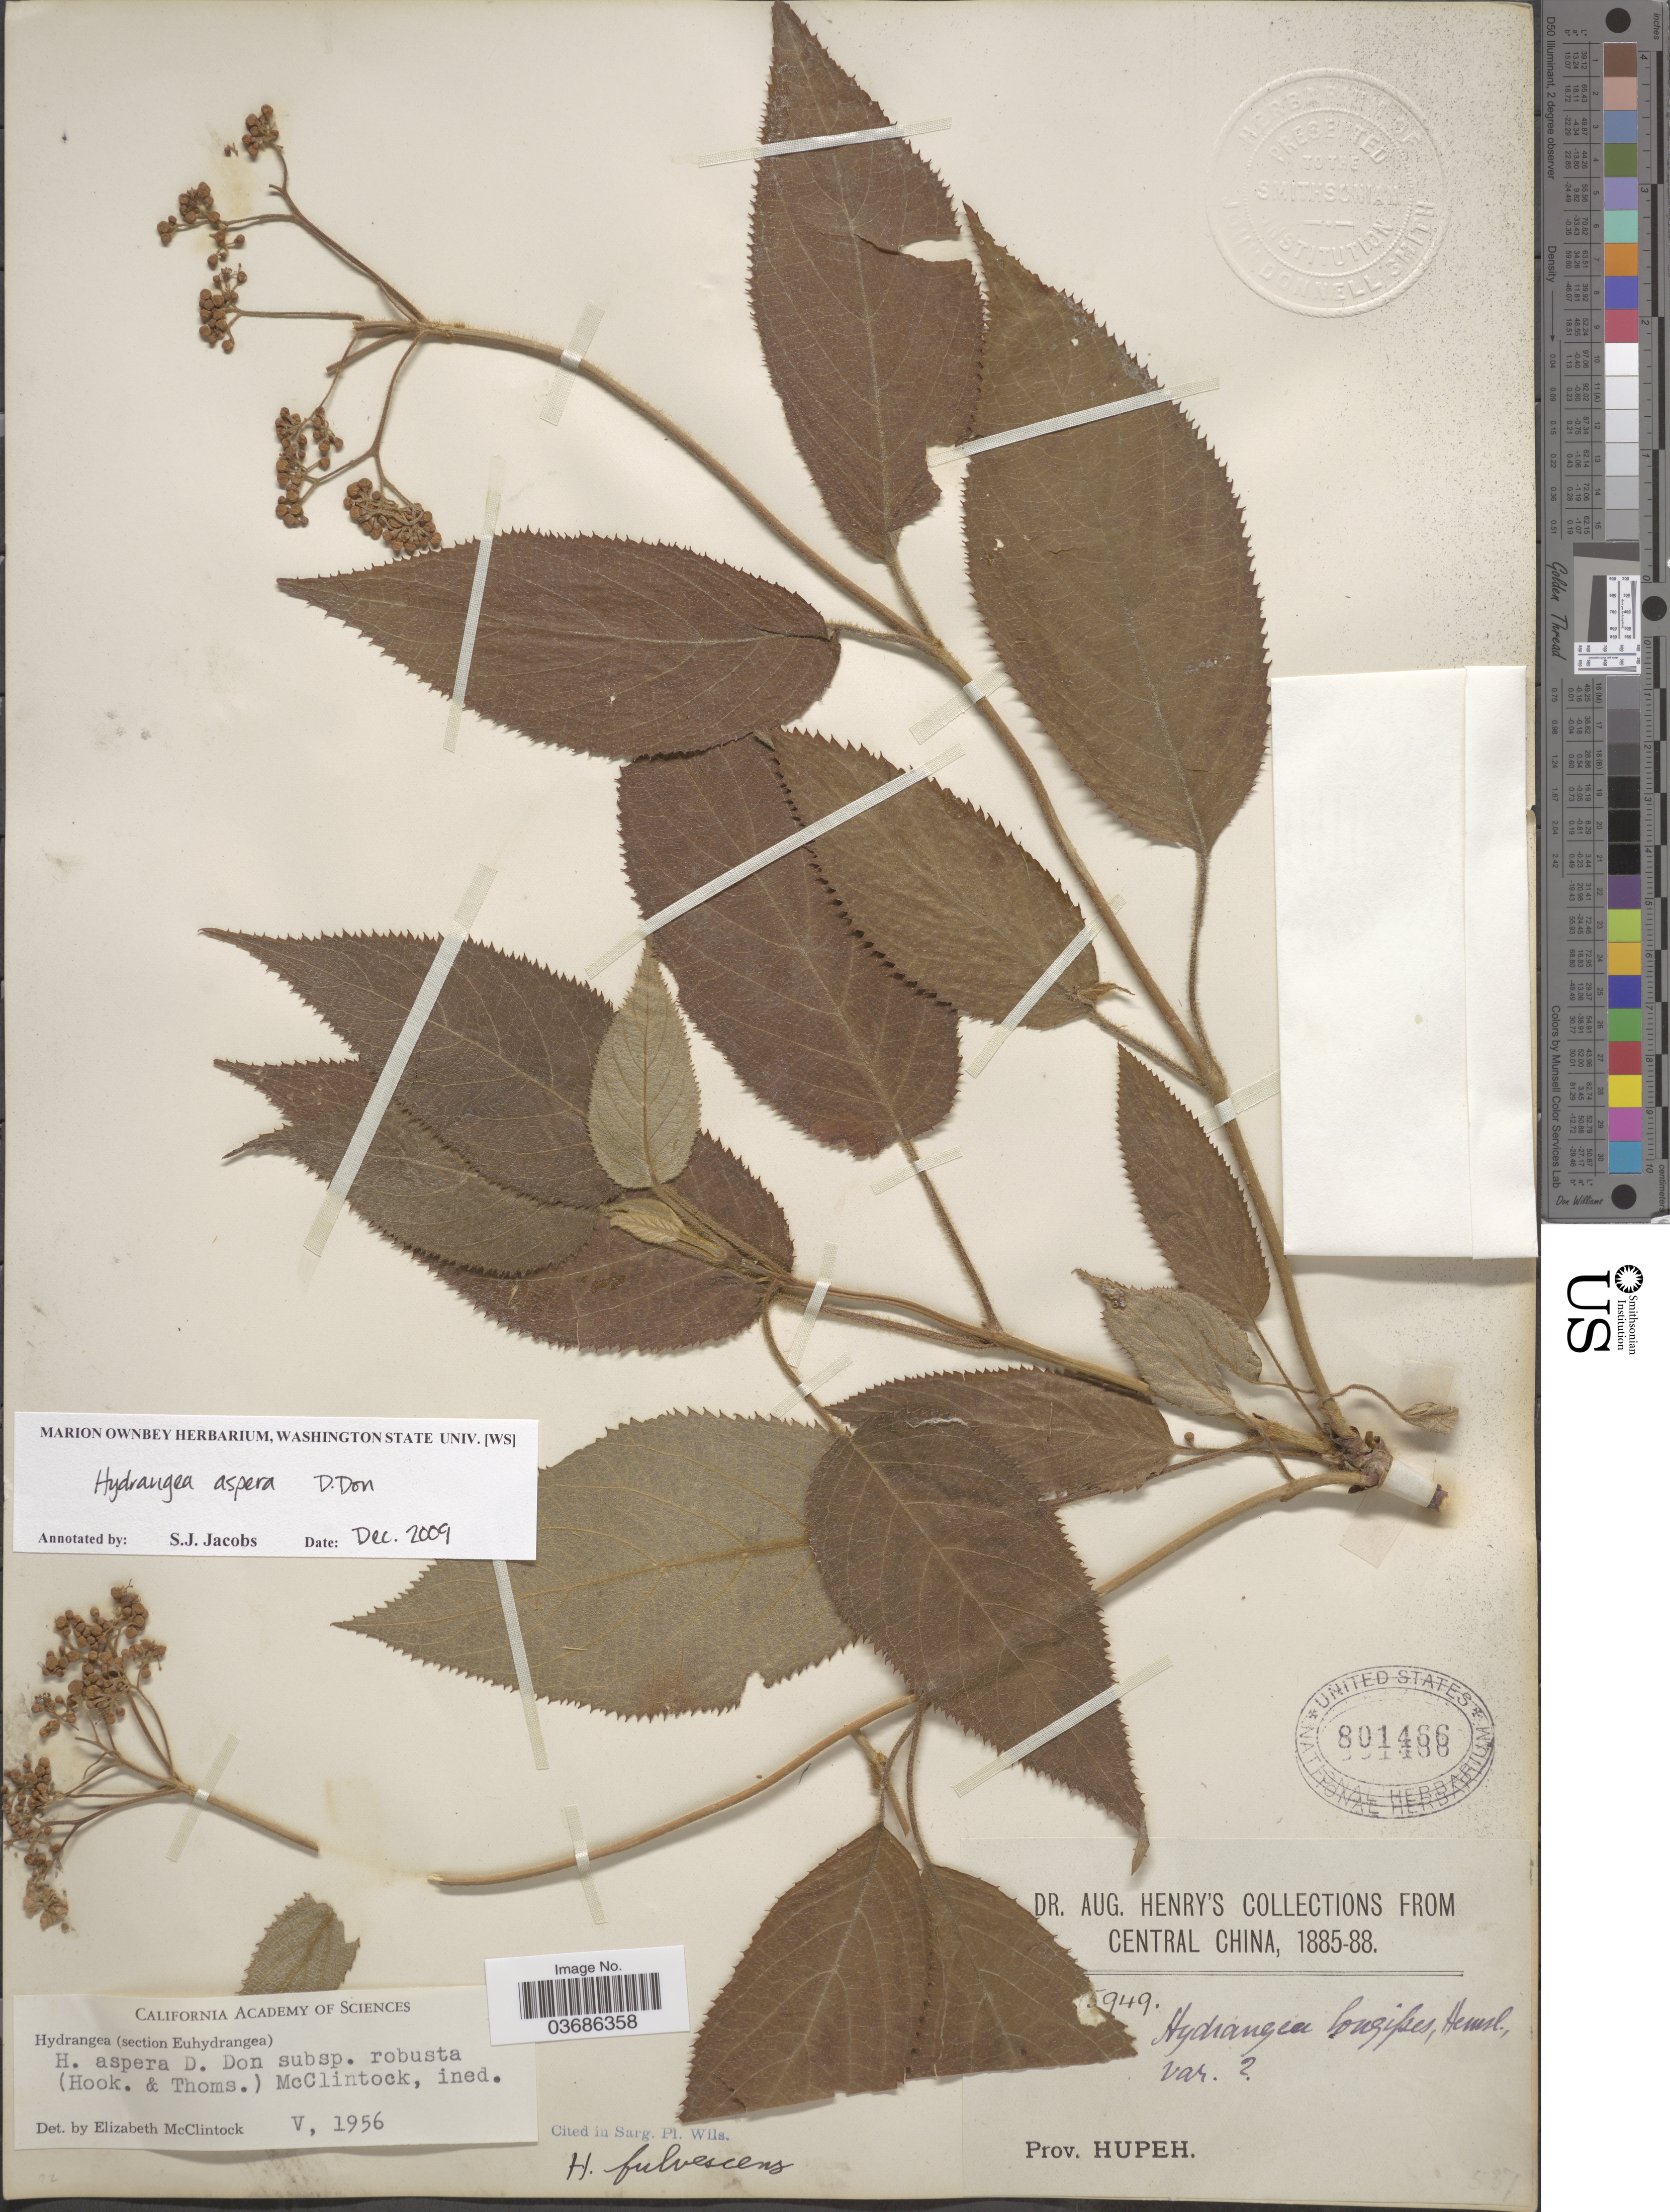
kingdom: Plantae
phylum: Tracheophyta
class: Magnoliopsida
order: Cornales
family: Hydrangeaceae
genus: Hydrangea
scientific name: Hydrangea aspera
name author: Buch.-Ham. ex D. Don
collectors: A. Henry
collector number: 5949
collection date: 1885/1888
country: China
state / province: Hubei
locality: Central China. Prov. Hupeh.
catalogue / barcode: US 801466